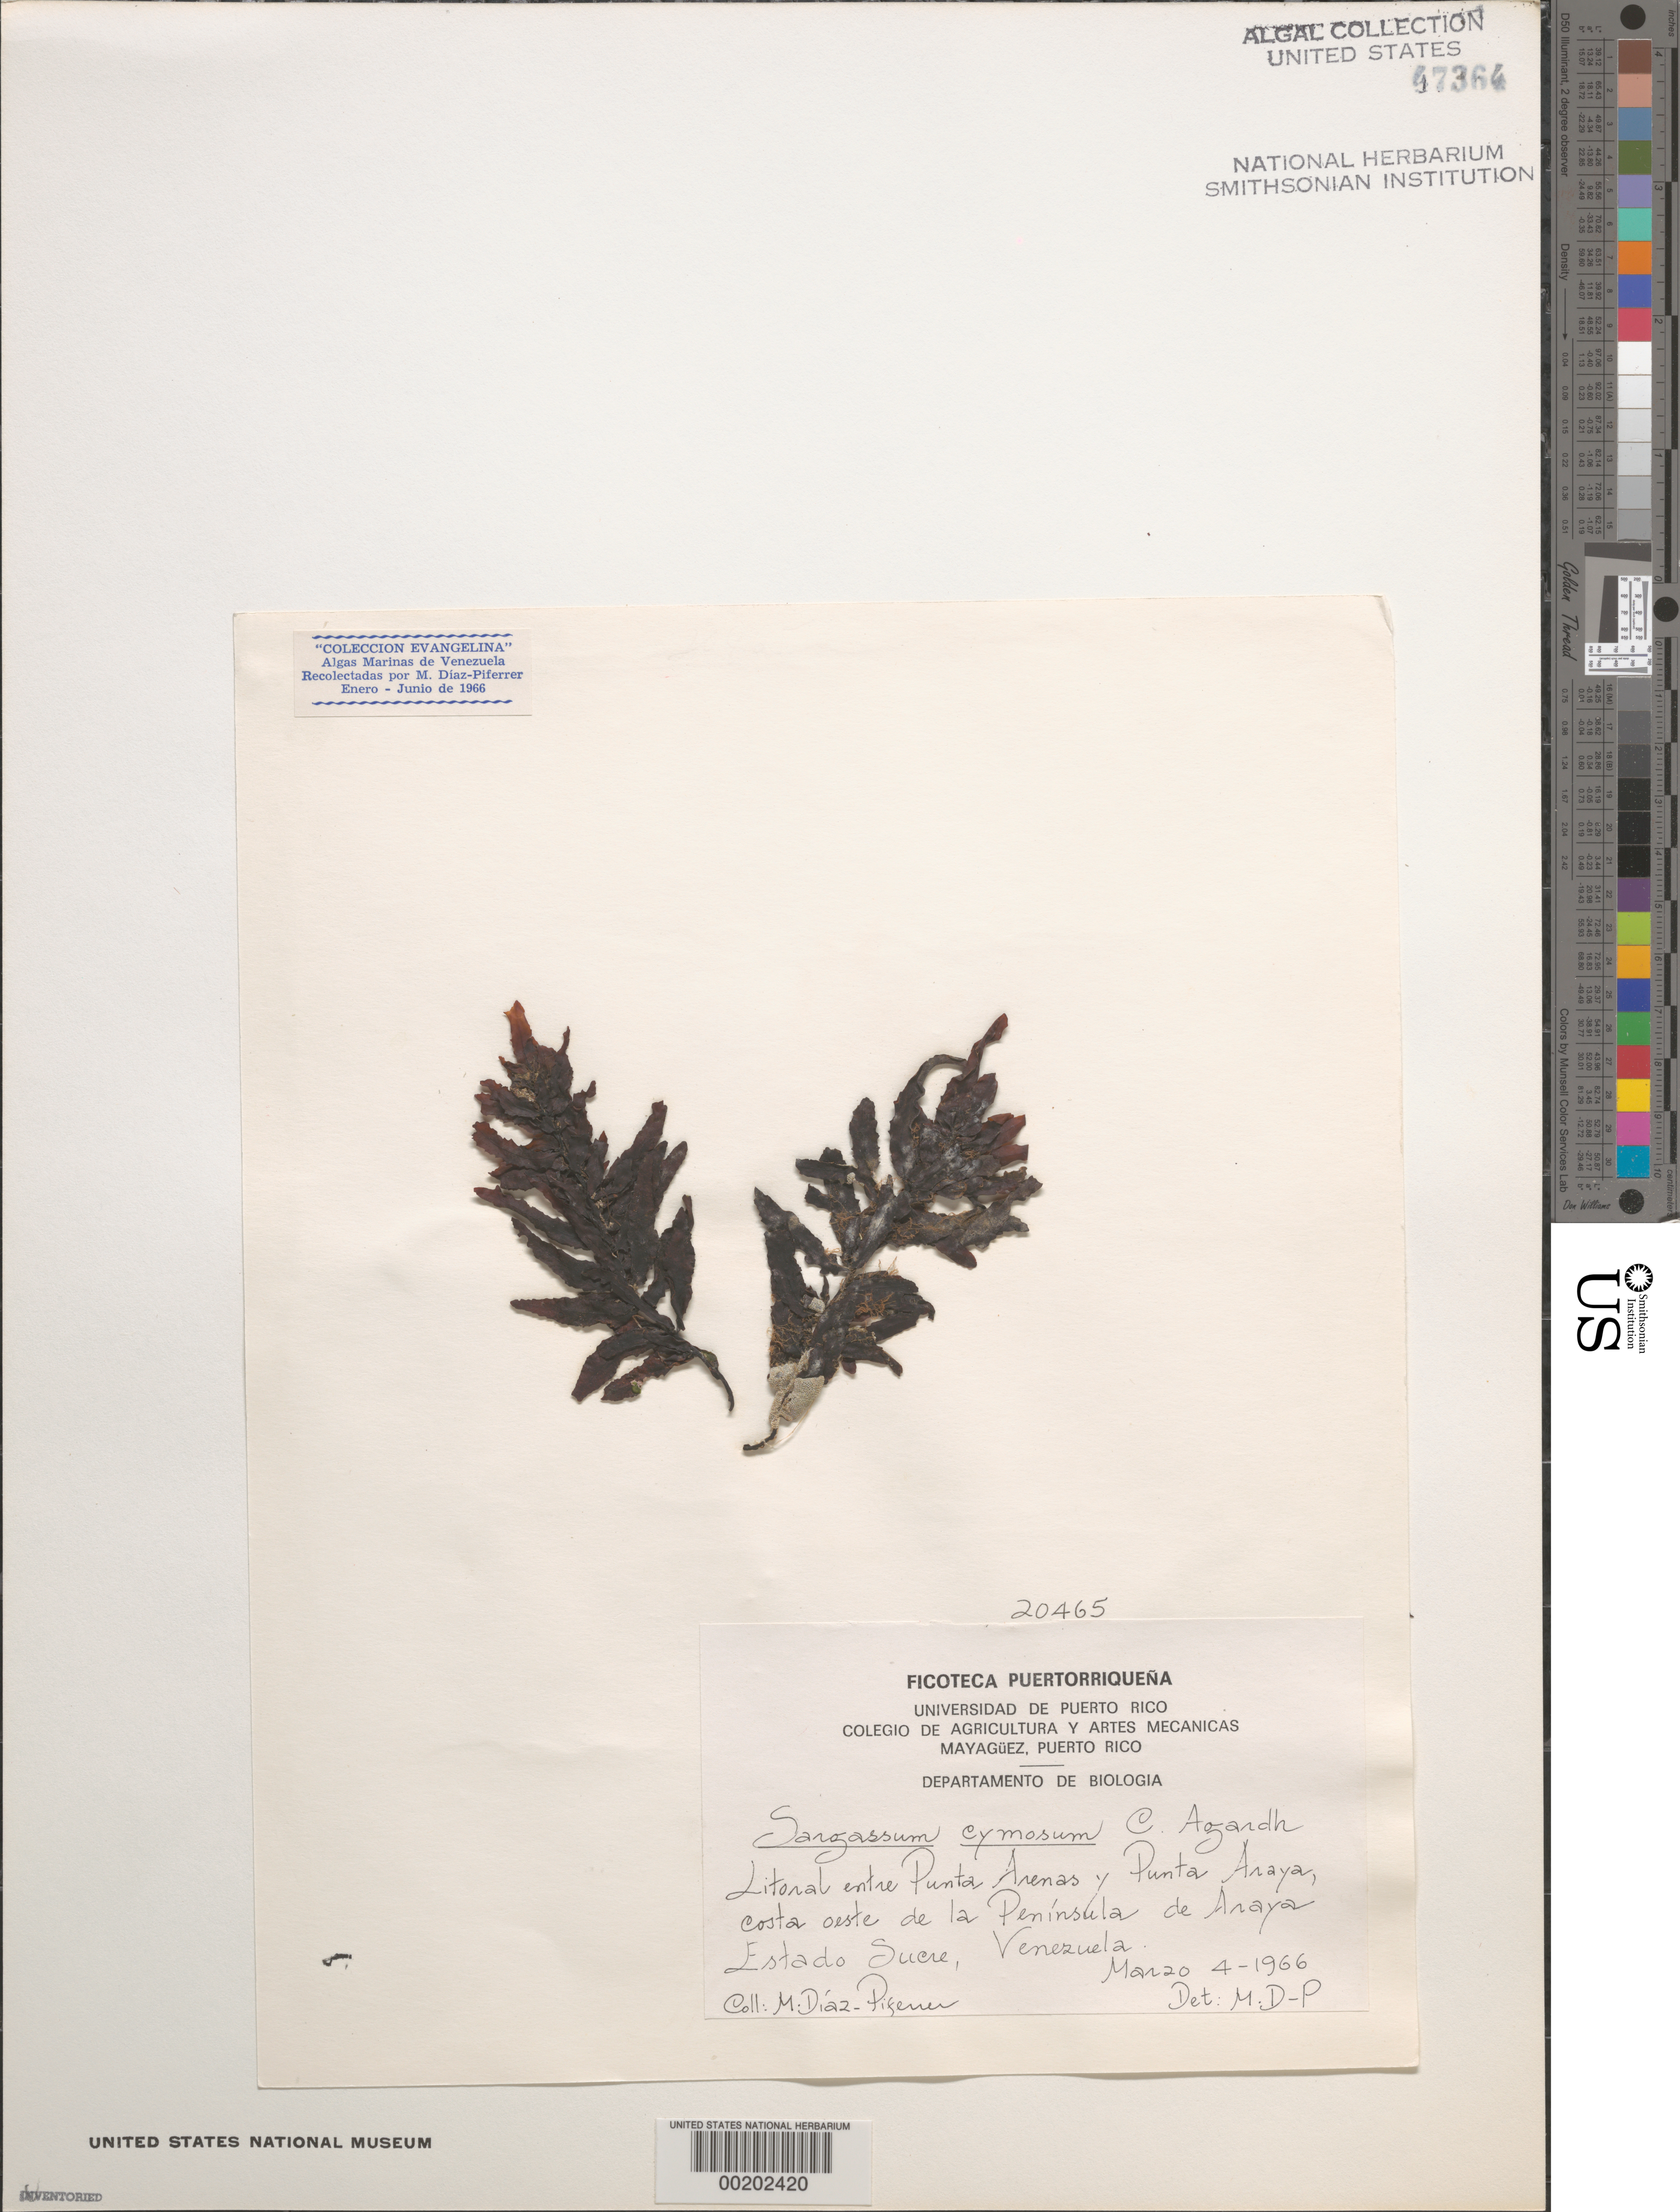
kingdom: Chromista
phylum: Ochrophyta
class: Phaeophyceae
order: Fucales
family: Sargassaceae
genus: Sargassum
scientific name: Sargassum cymosum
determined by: Diaz-Piferrer, M.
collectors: M. Diaz-Piferrer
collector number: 20465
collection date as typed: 04 Mar 1966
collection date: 1966-03-04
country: Venezuela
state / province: Sucre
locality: Peninsula de Araya, between Punta Arenas and Punta Araya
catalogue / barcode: US 47364